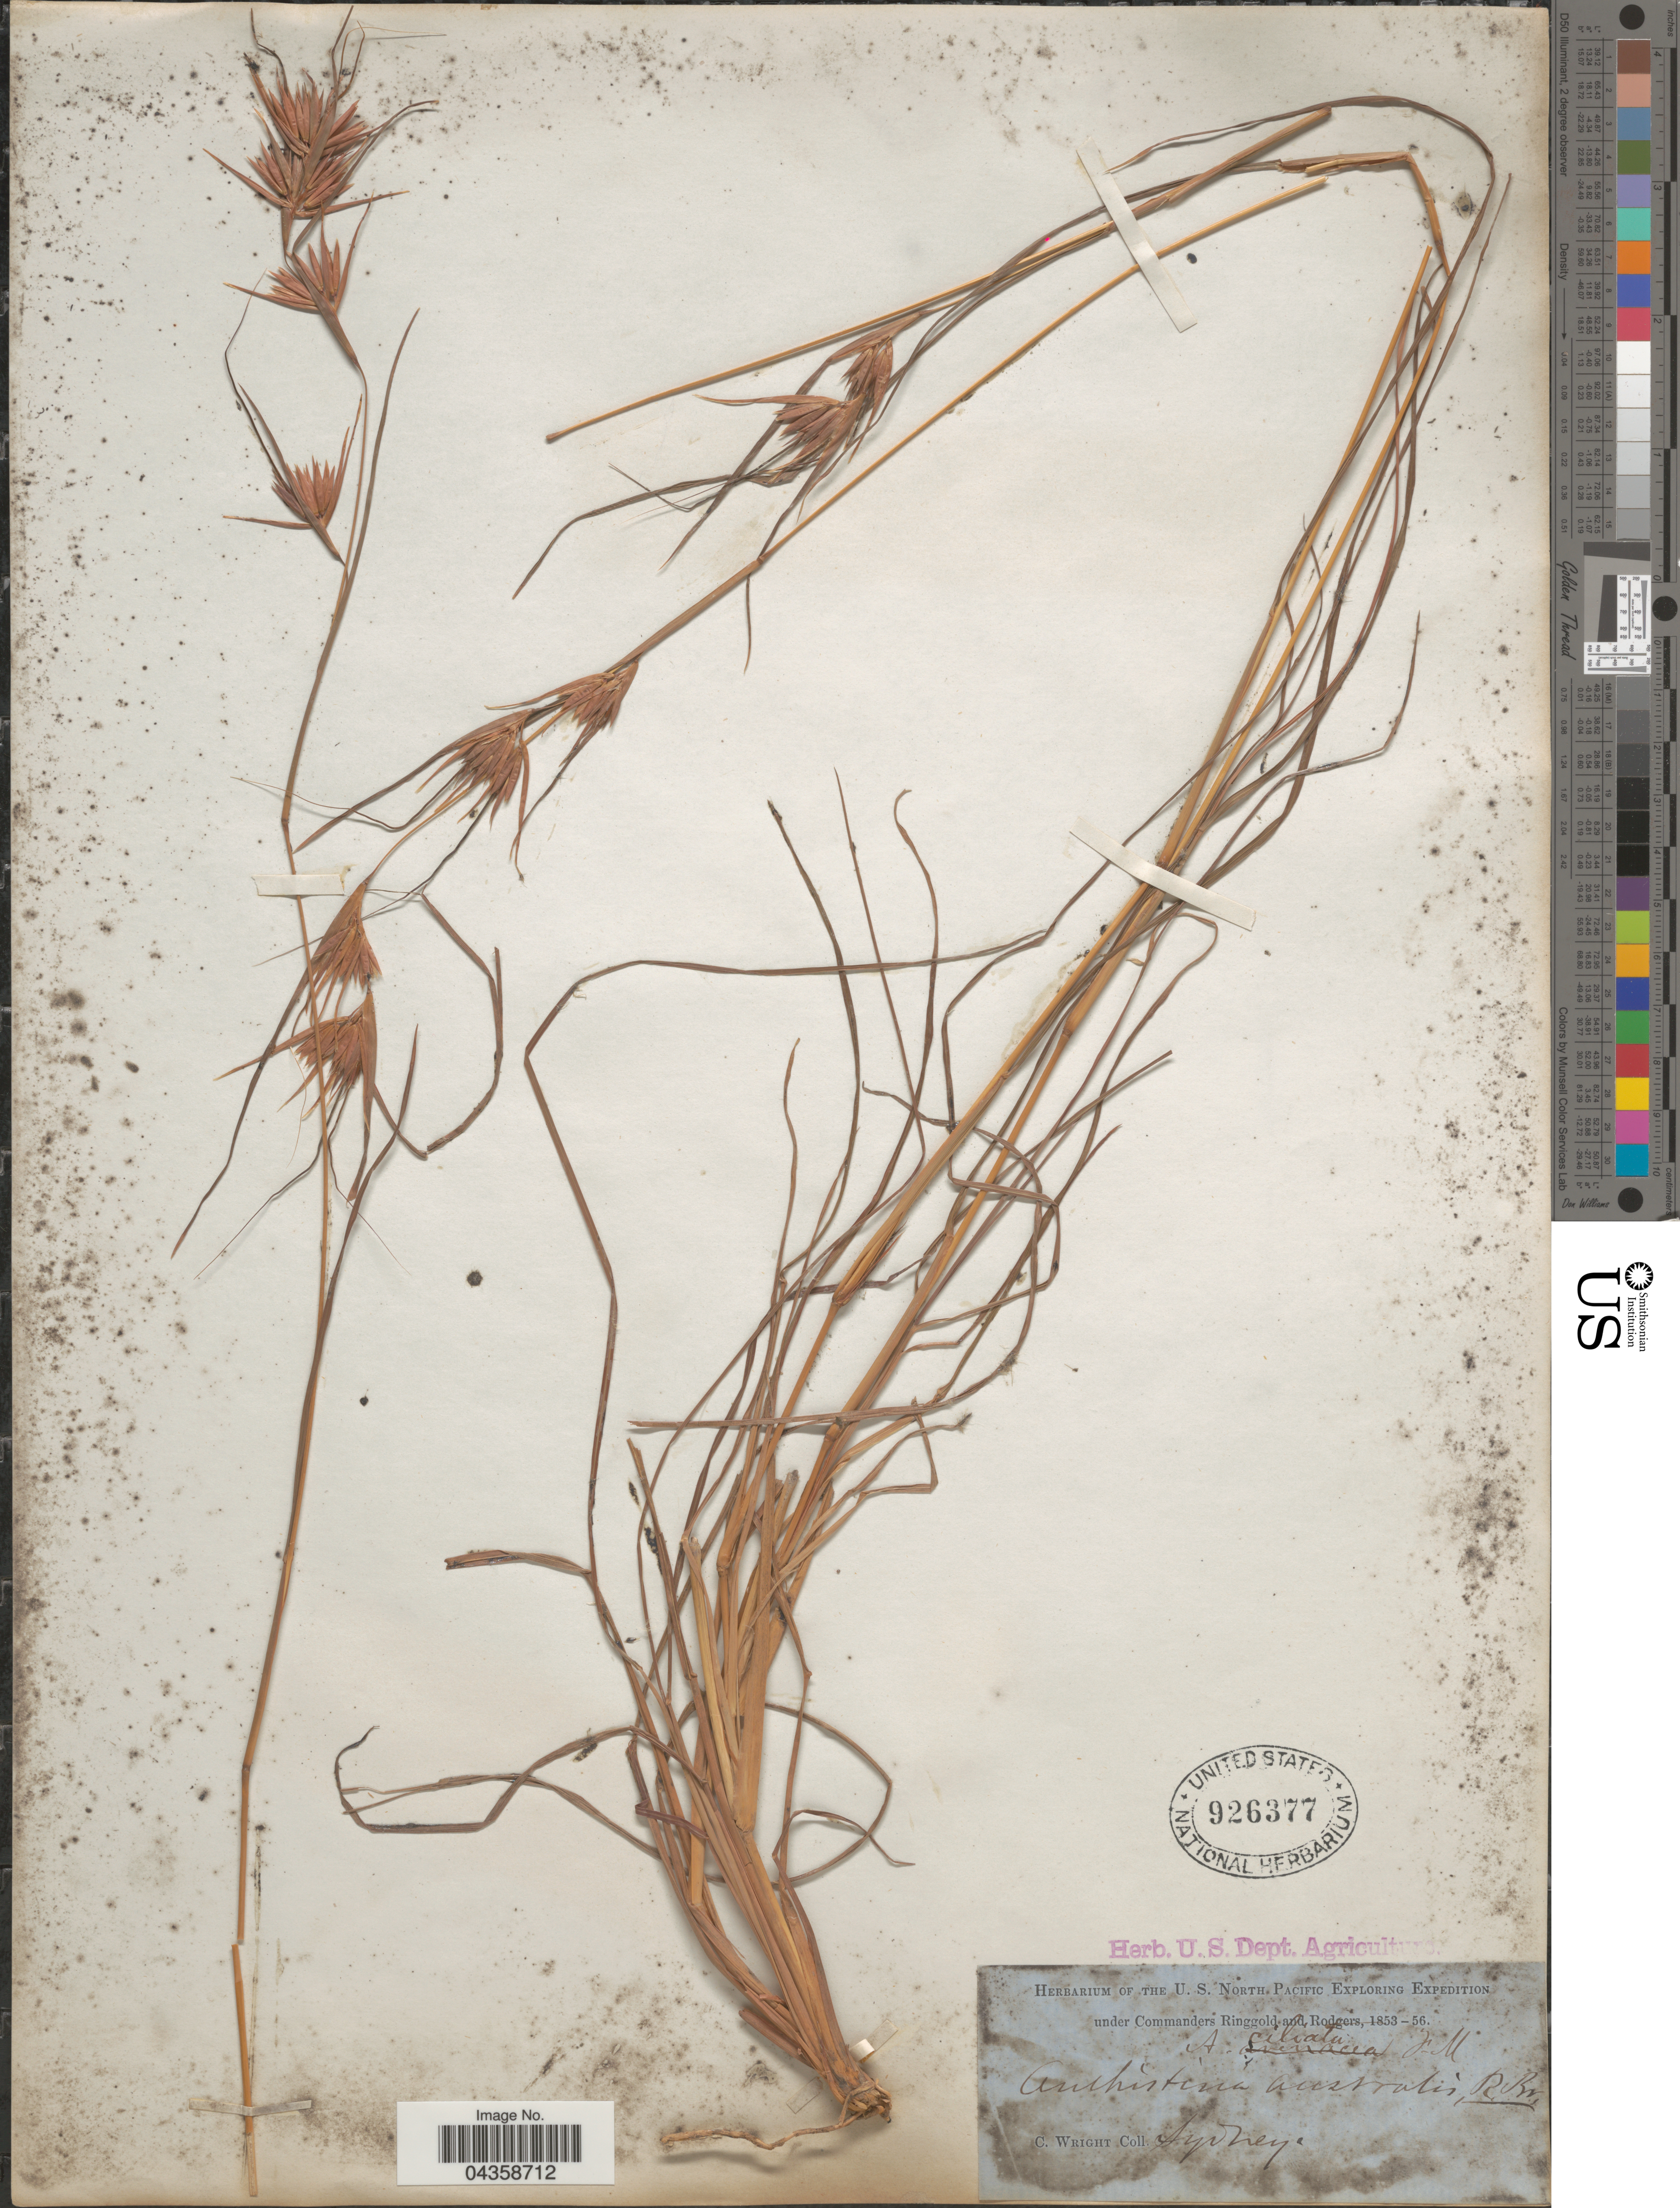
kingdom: Plantae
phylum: Tracheophyta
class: Liliopsida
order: Poales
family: Poaceae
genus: Themeda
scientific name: Themeda triandra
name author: Forssk.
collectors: C. Wright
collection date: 1853/1856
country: Australia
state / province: New South Wales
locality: U.S. North Pacific Exploring Expedition. Sydney.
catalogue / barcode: US 926377